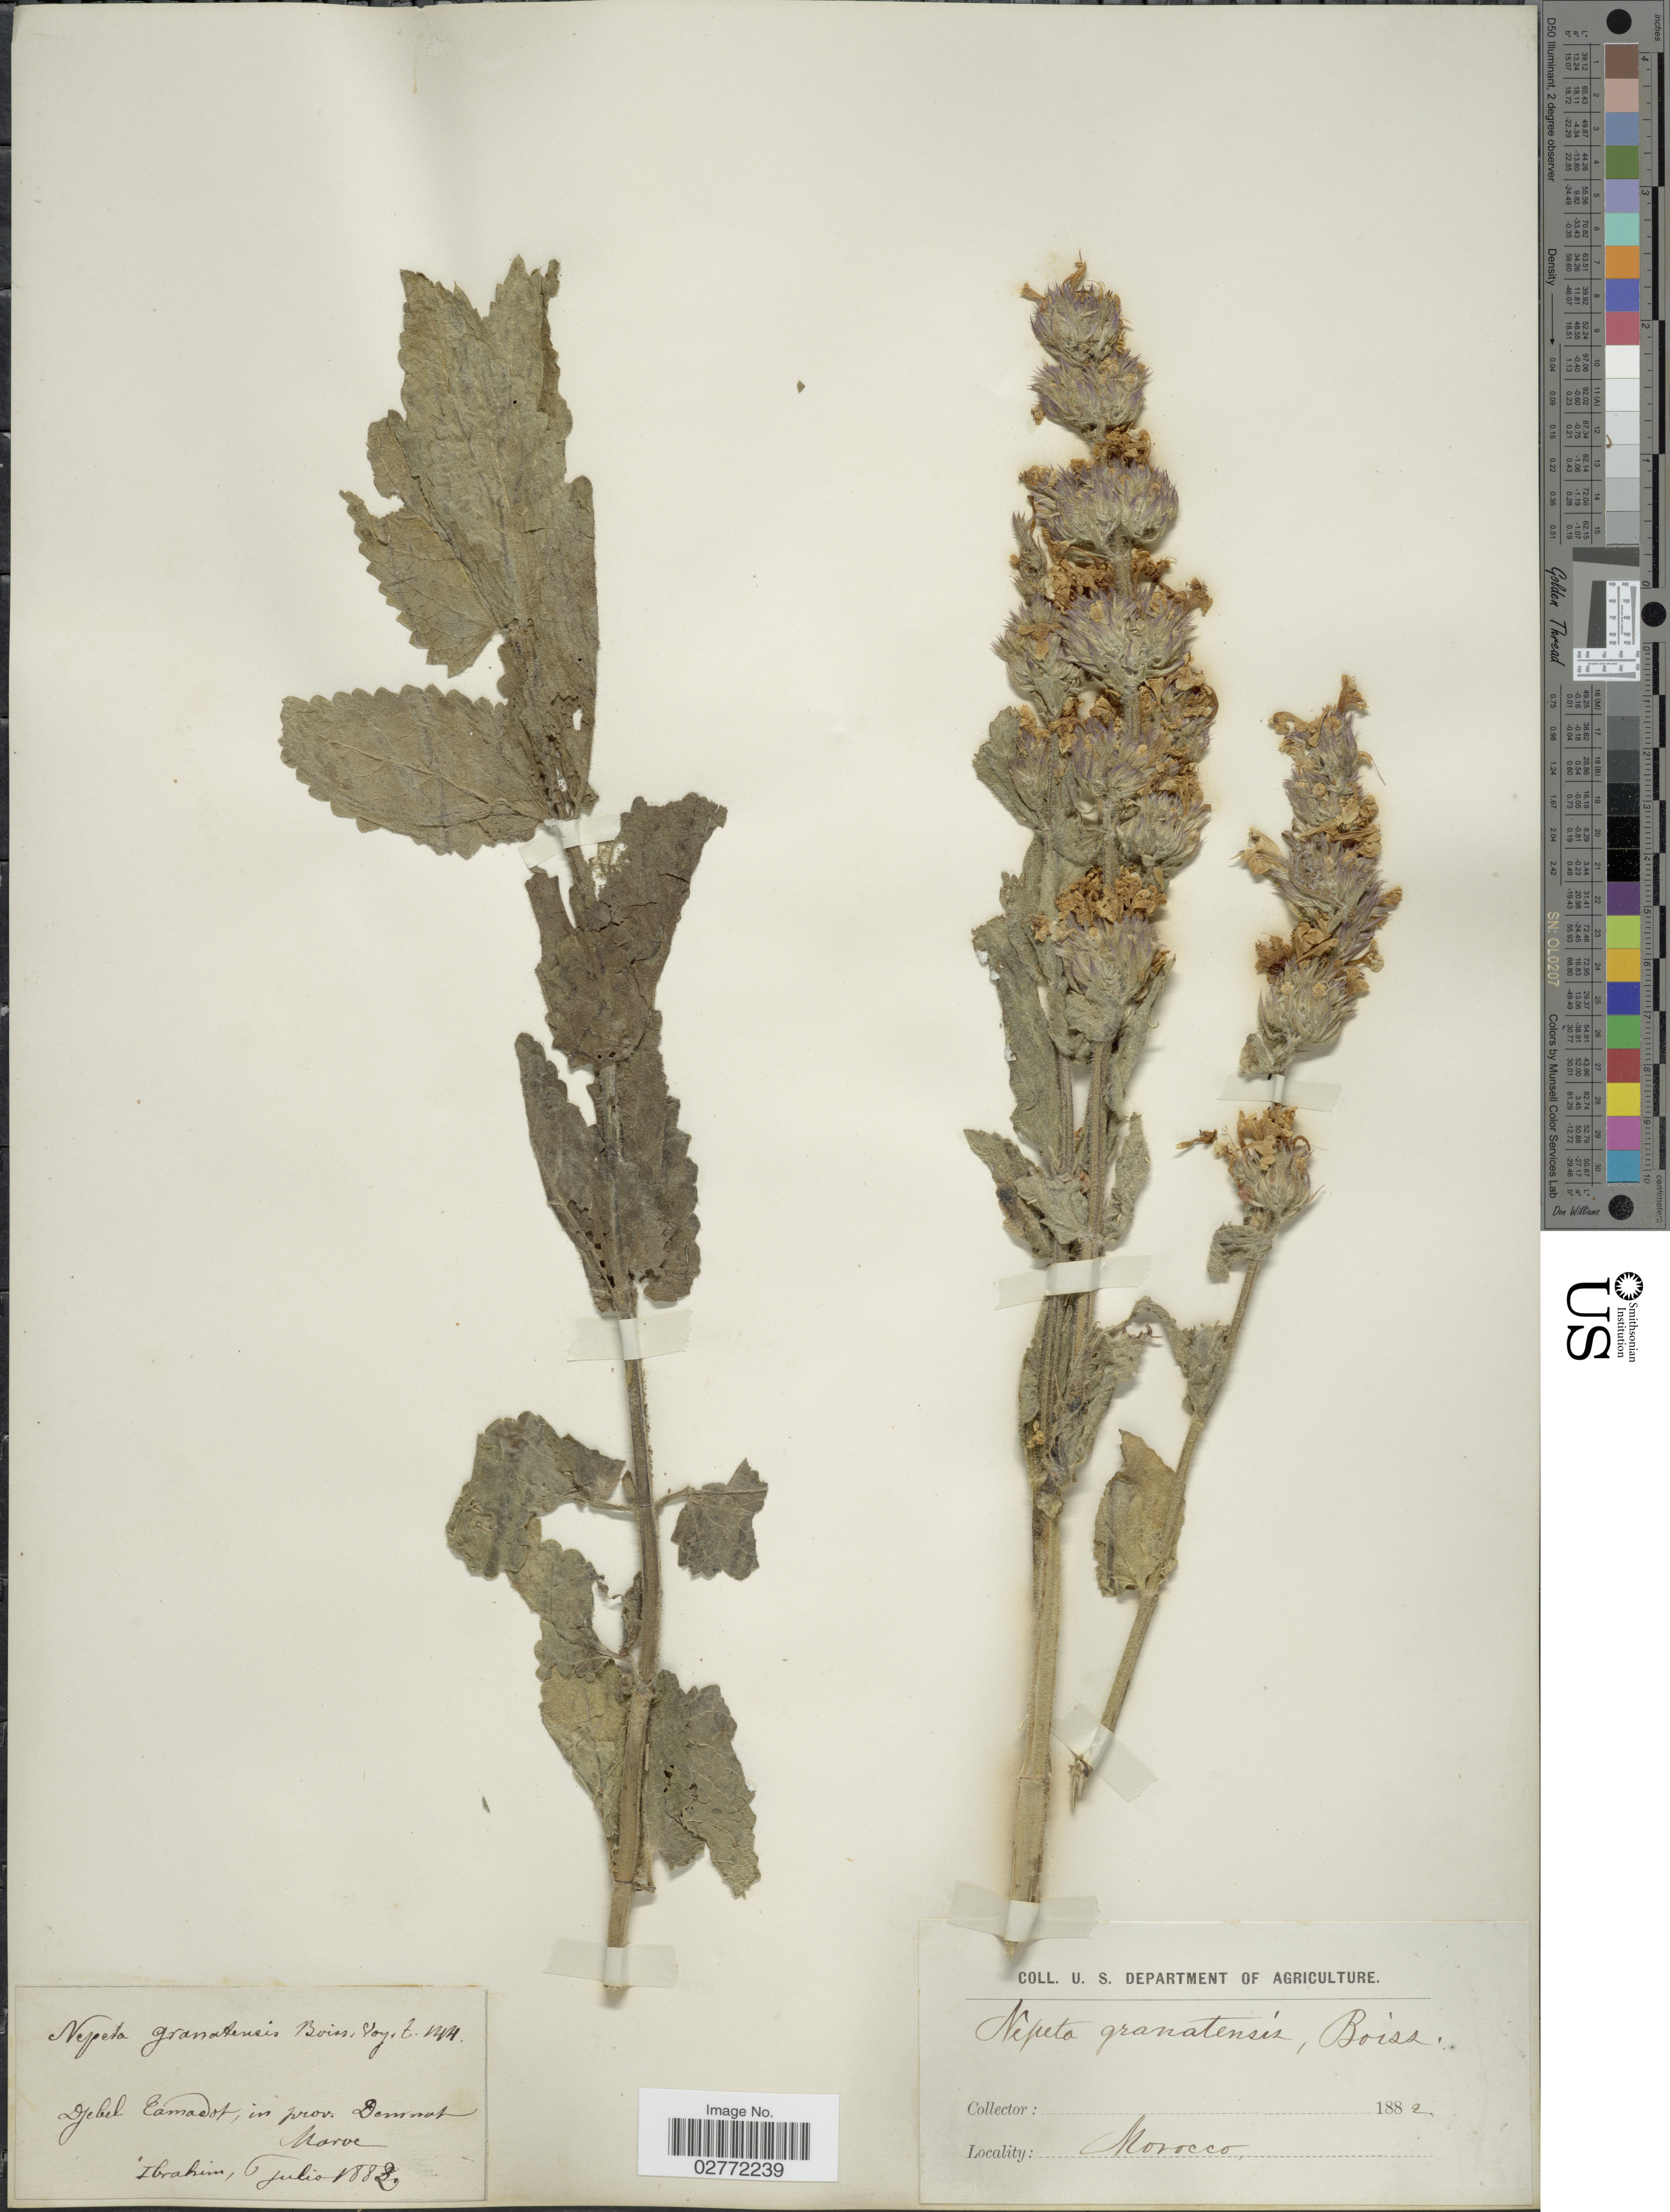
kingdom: Plantae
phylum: Tracheophyta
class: Magnoliopsida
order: Lamiales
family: Lamiaceae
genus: Nepeta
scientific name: Nepeta granatensis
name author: Boiss.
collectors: -. Ibrahim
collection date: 1882-07-06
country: Morocco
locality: Djebel Eamaest, in prov. Demnat